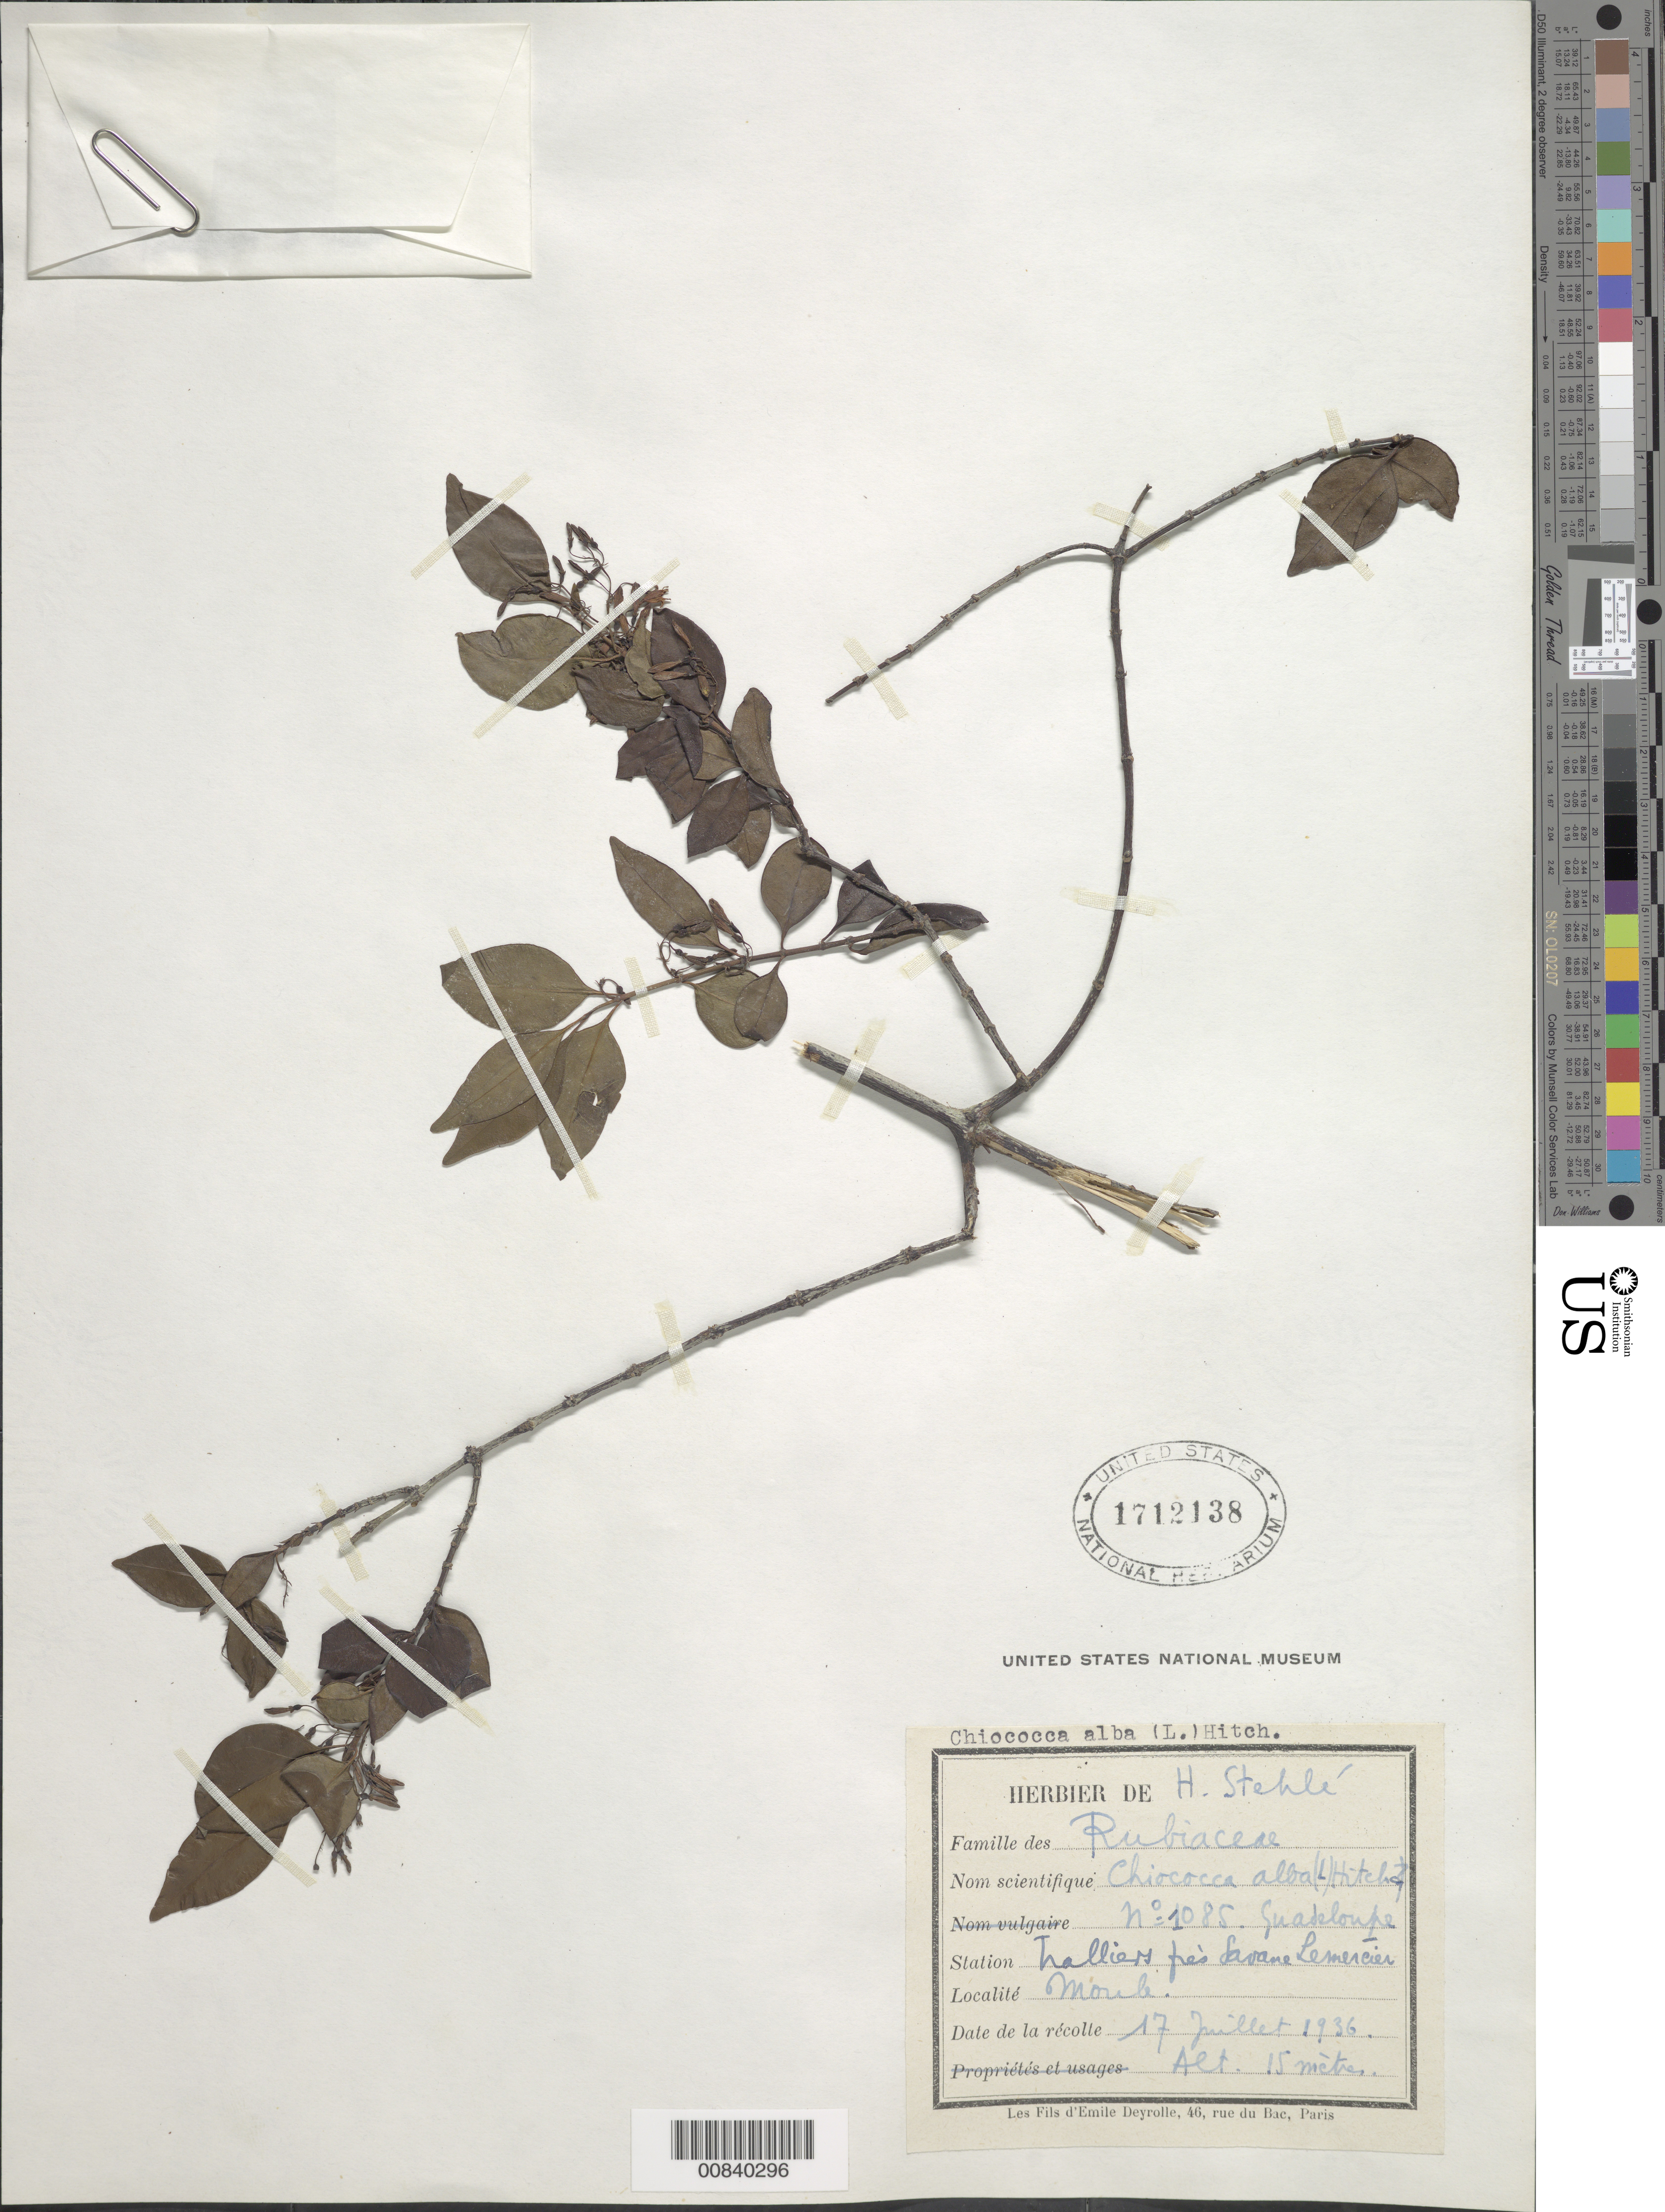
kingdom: Plantae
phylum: Tracheophyta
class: Magnoliopsida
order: Gentianales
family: Rubiaceae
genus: Chiococca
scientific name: Chiococca alba subsp. alba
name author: (L.) Hitchc.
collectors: H. Stehlé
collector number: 1085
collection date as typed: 17 Jul 1936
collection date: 1936-07-17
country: Guadeloupe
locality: Près Savane Lemercié, Moule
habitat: Savane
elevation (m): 15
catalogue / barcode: US 1712138